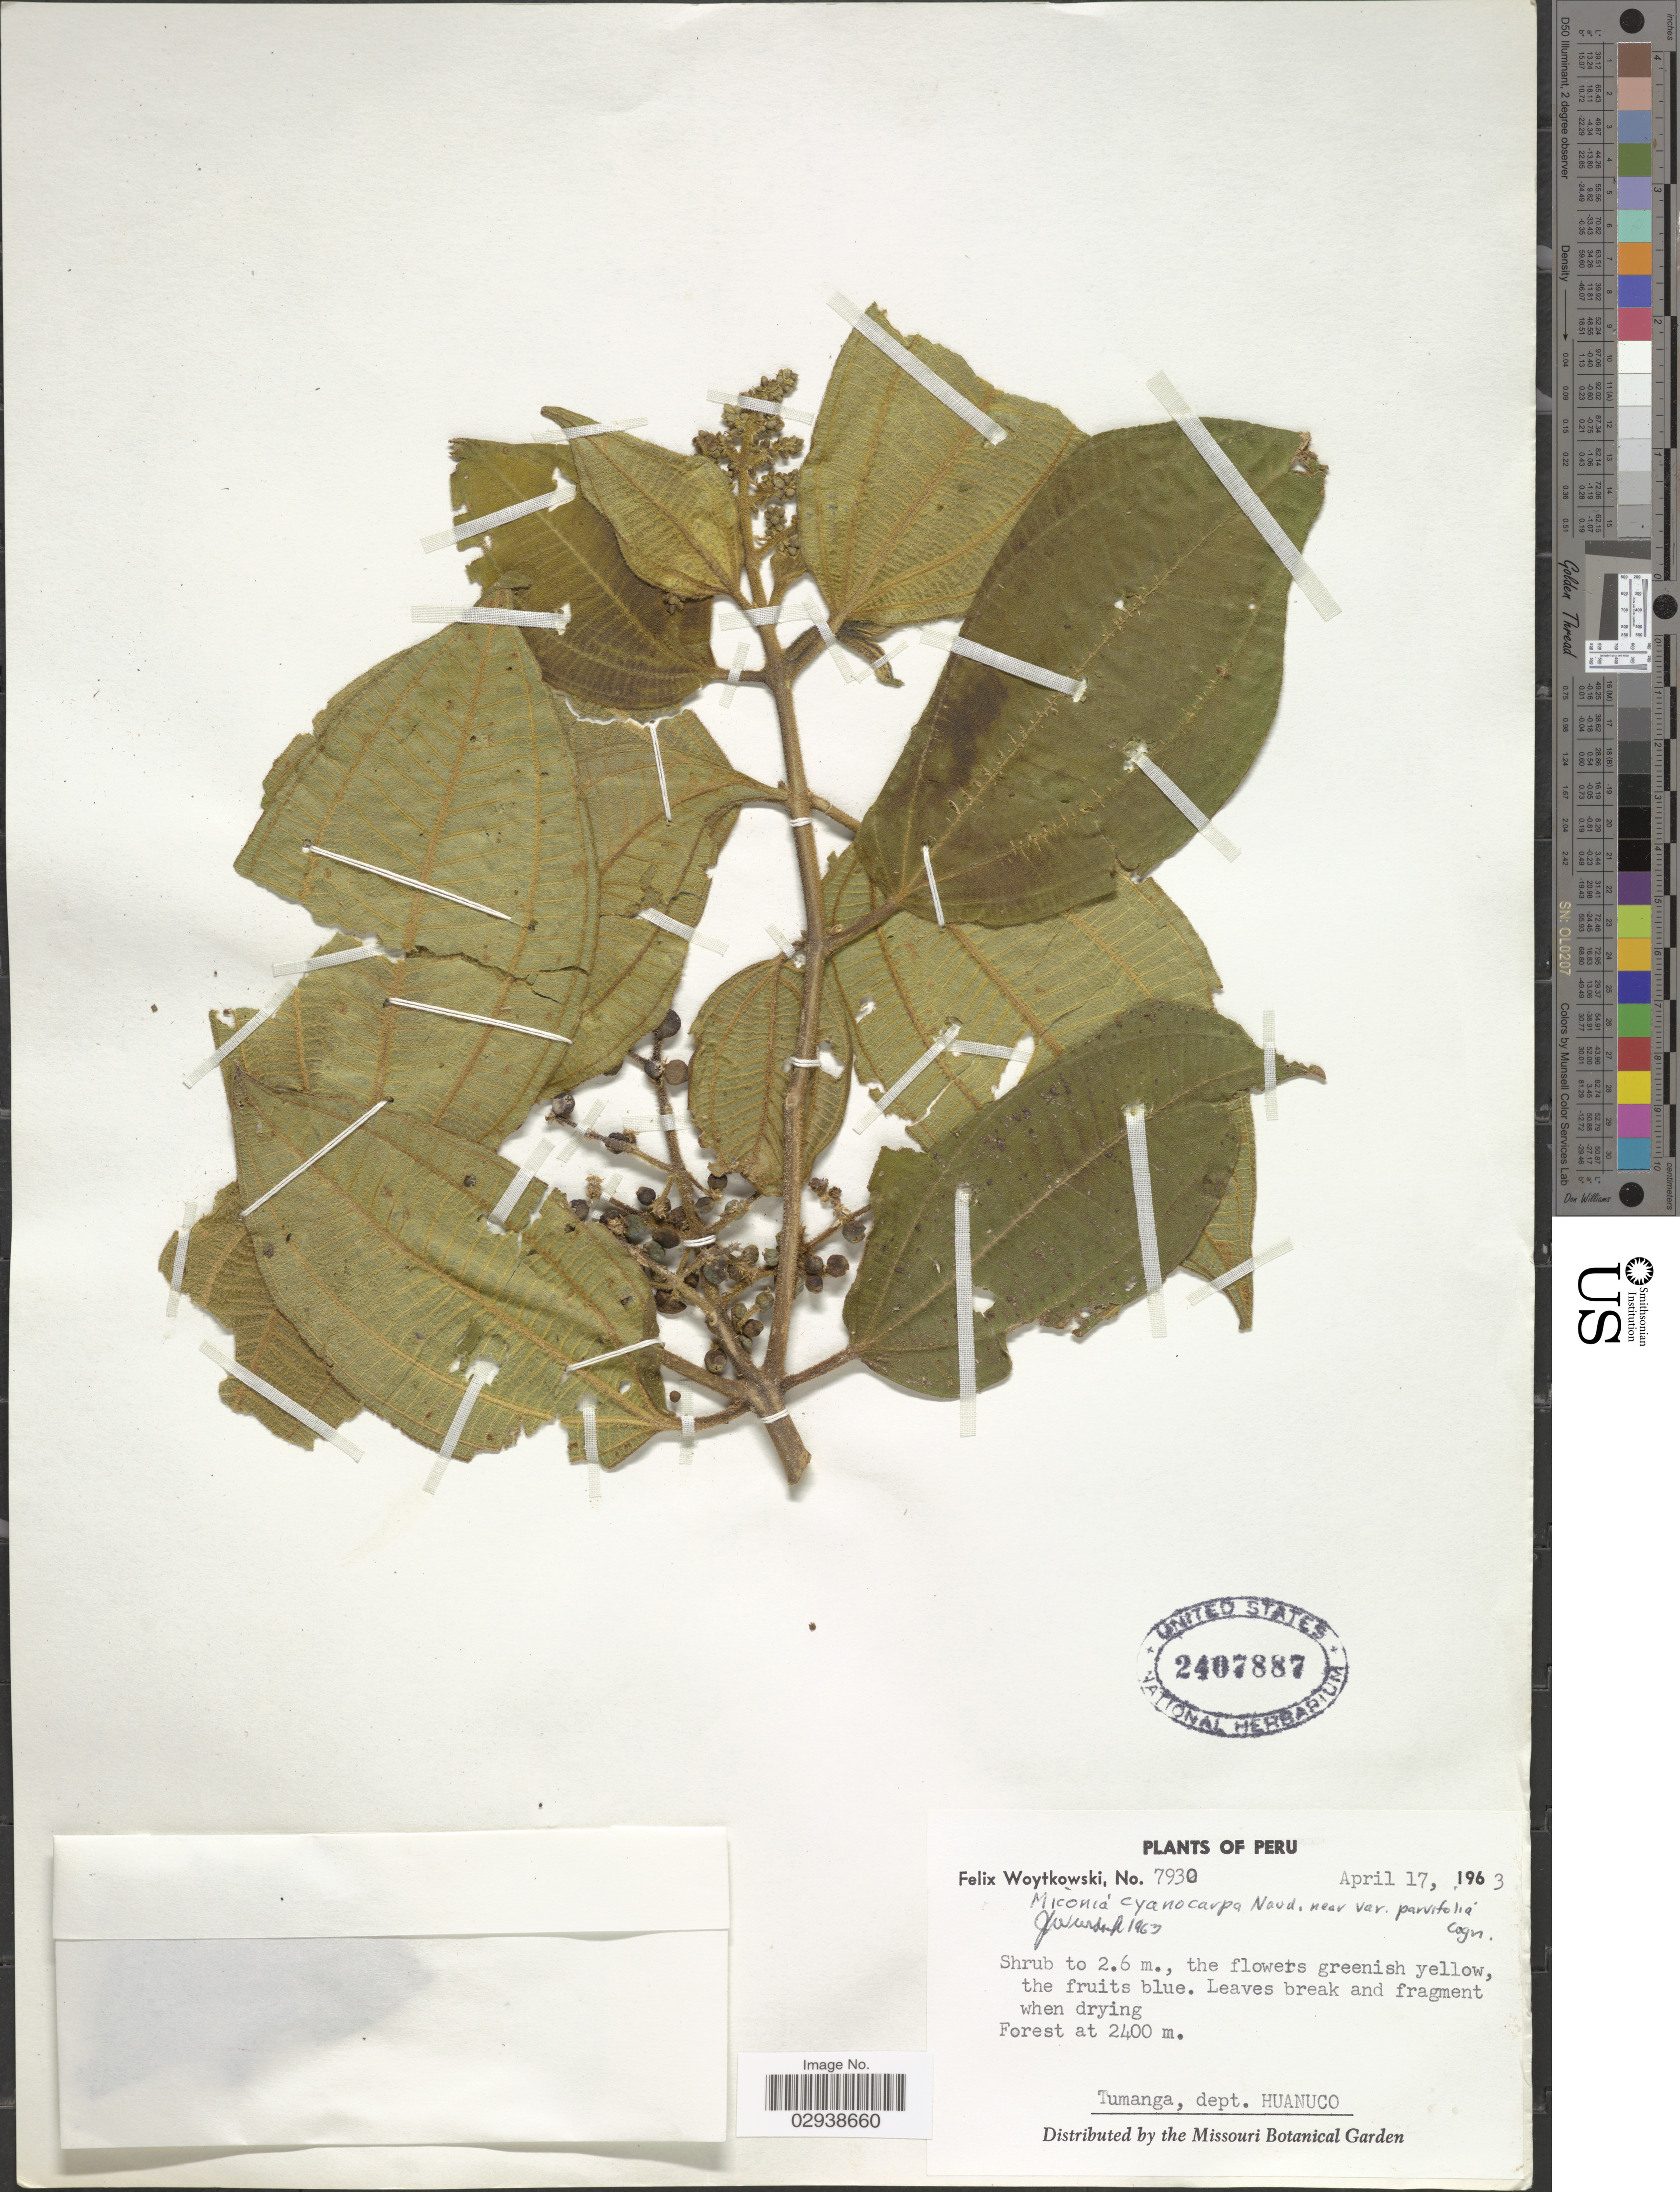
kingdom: Plantae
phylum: Tracheophyta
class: Magnoliopsida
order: Myrtales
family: Melastomataceae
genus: Miconia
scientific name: Miconia cyanocarpa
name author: Naudin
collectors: F. Woytkowski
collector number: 7930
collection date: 1963-04-17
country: Peru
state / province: Huánuco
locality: Tumanga, Dept. Huánuco.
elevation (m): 2400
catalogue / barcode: US 2407887